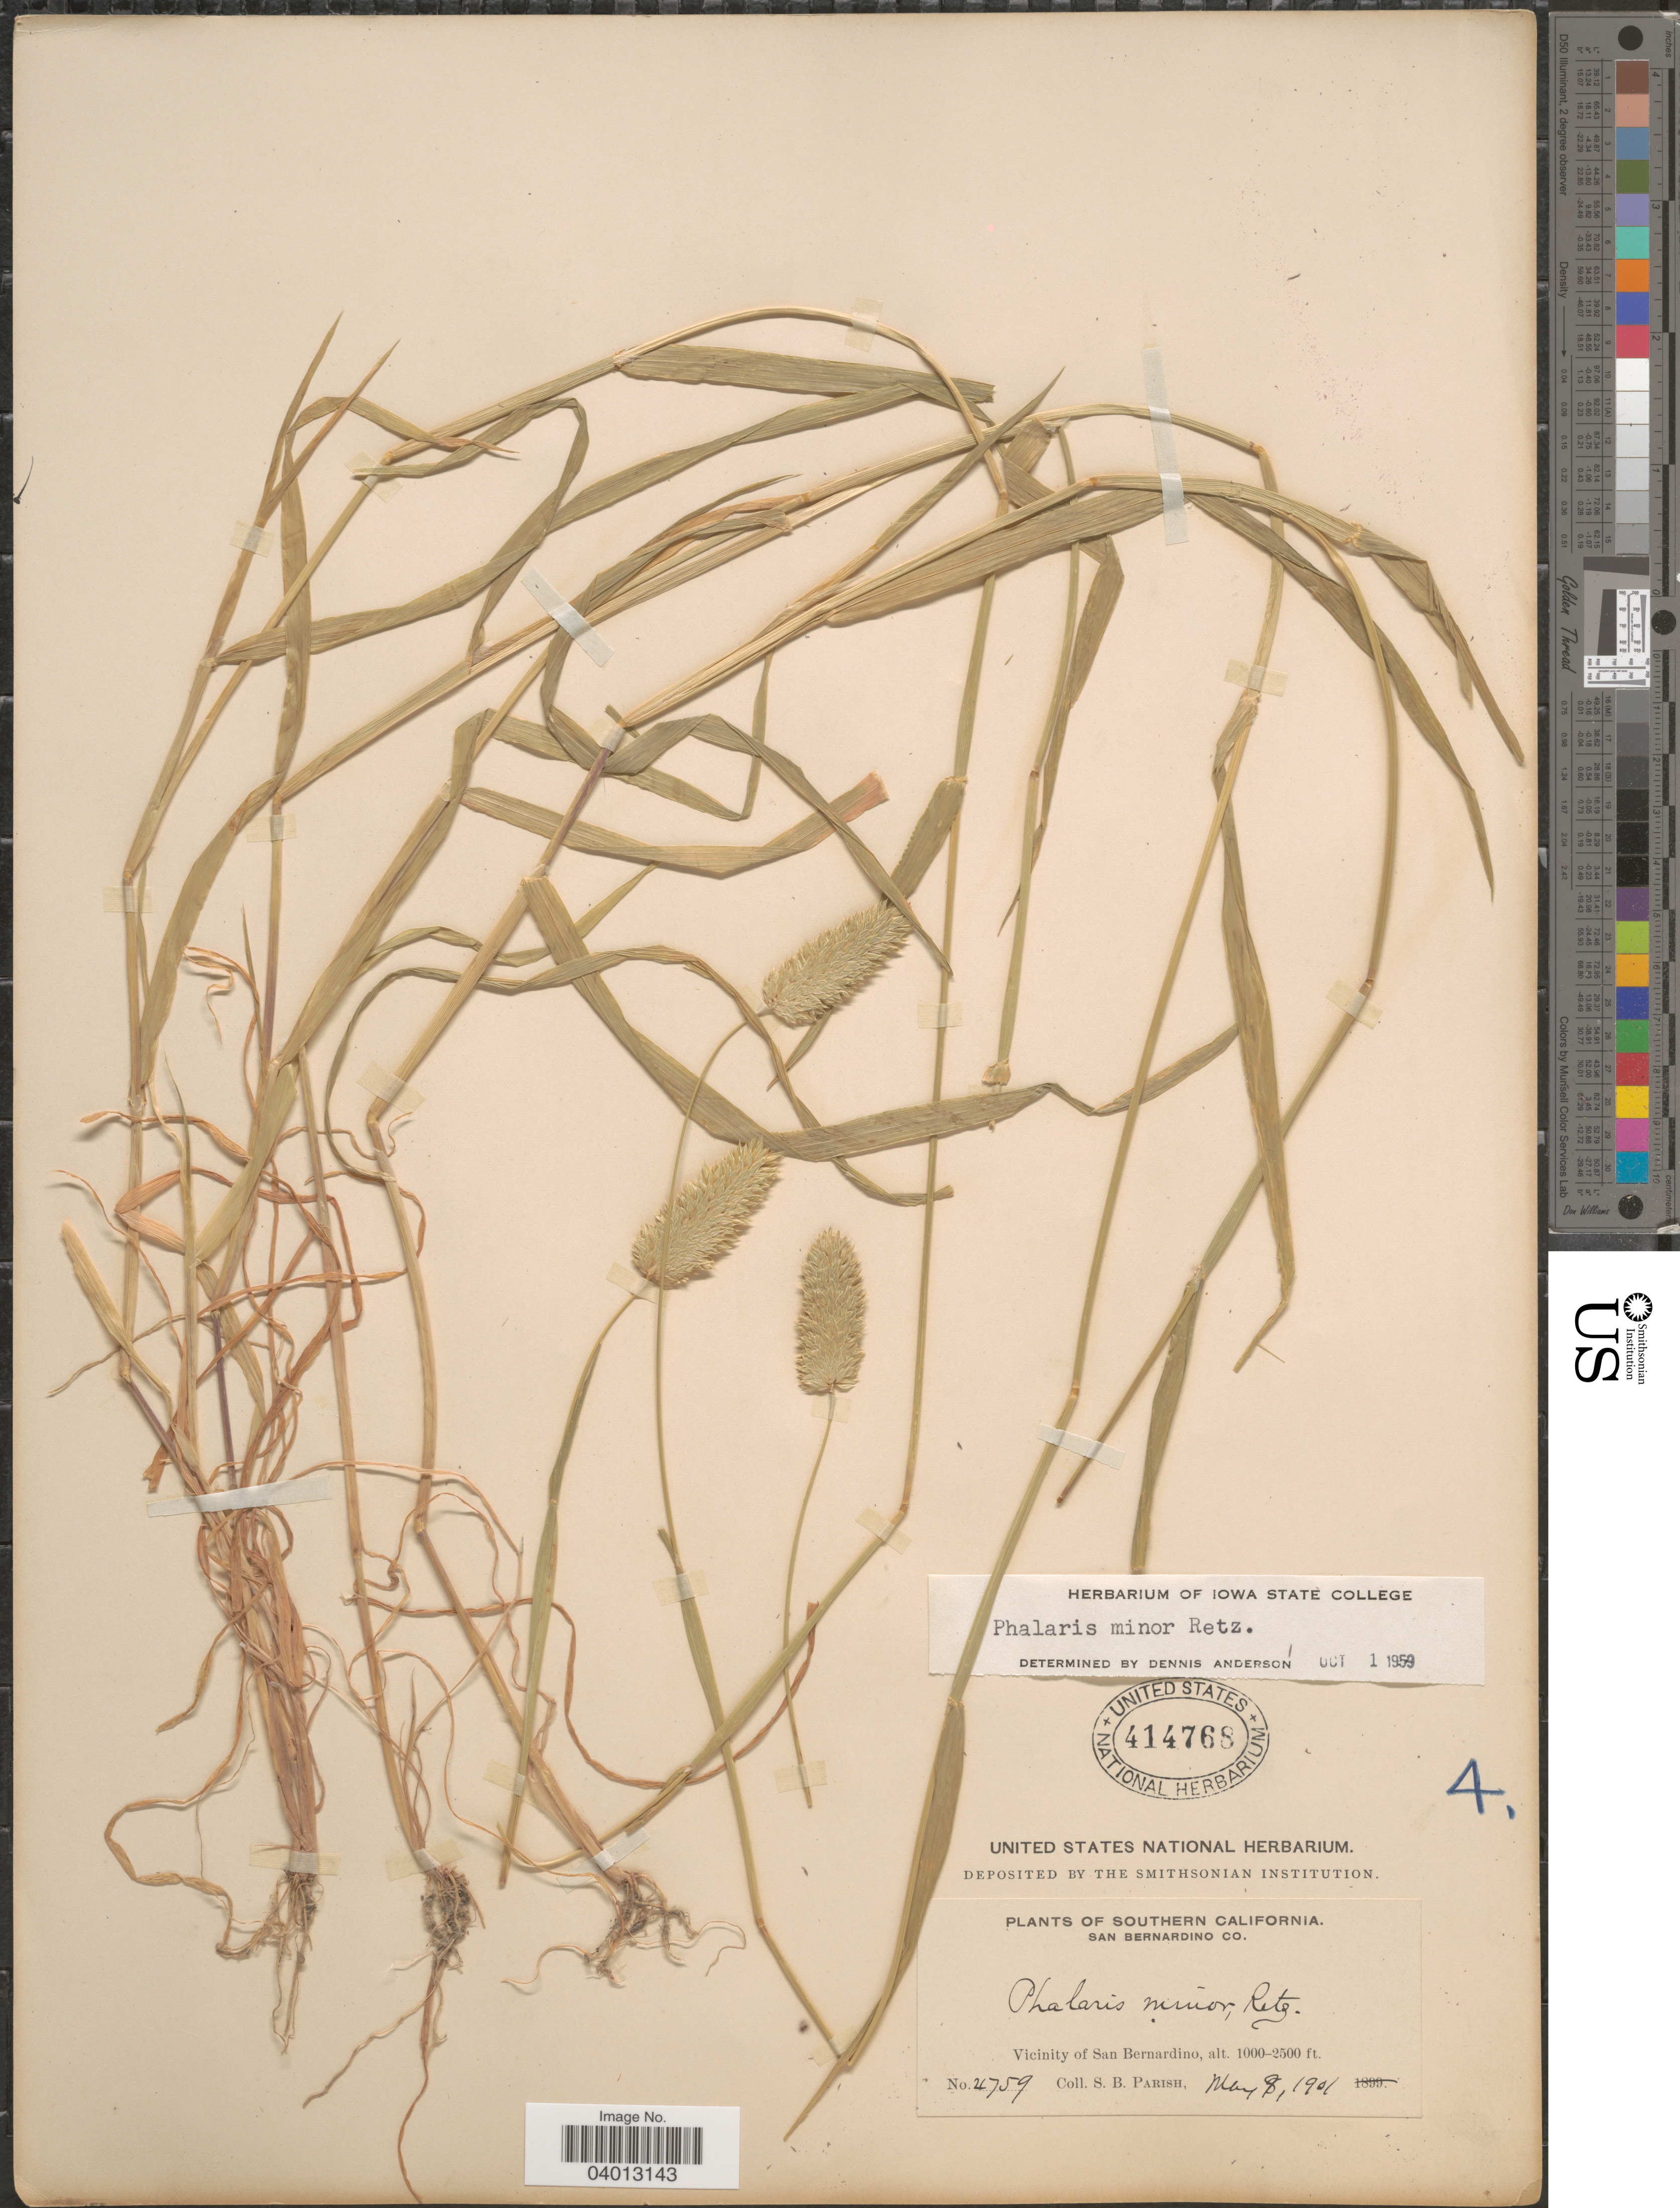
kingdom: Plantae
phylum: Tracheophyta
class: Liliopsida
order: Poales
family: Poaceae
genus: Phalaris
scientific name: Phalaris minor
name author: Retz.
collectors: S. B. Parish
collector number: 4759*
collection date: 1901-05-08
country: United States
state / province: California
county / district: San Bernardino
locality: Southern California. San Bernardino Co. Vicinity of San Bernardino.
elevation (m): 305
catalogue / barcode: US 414768